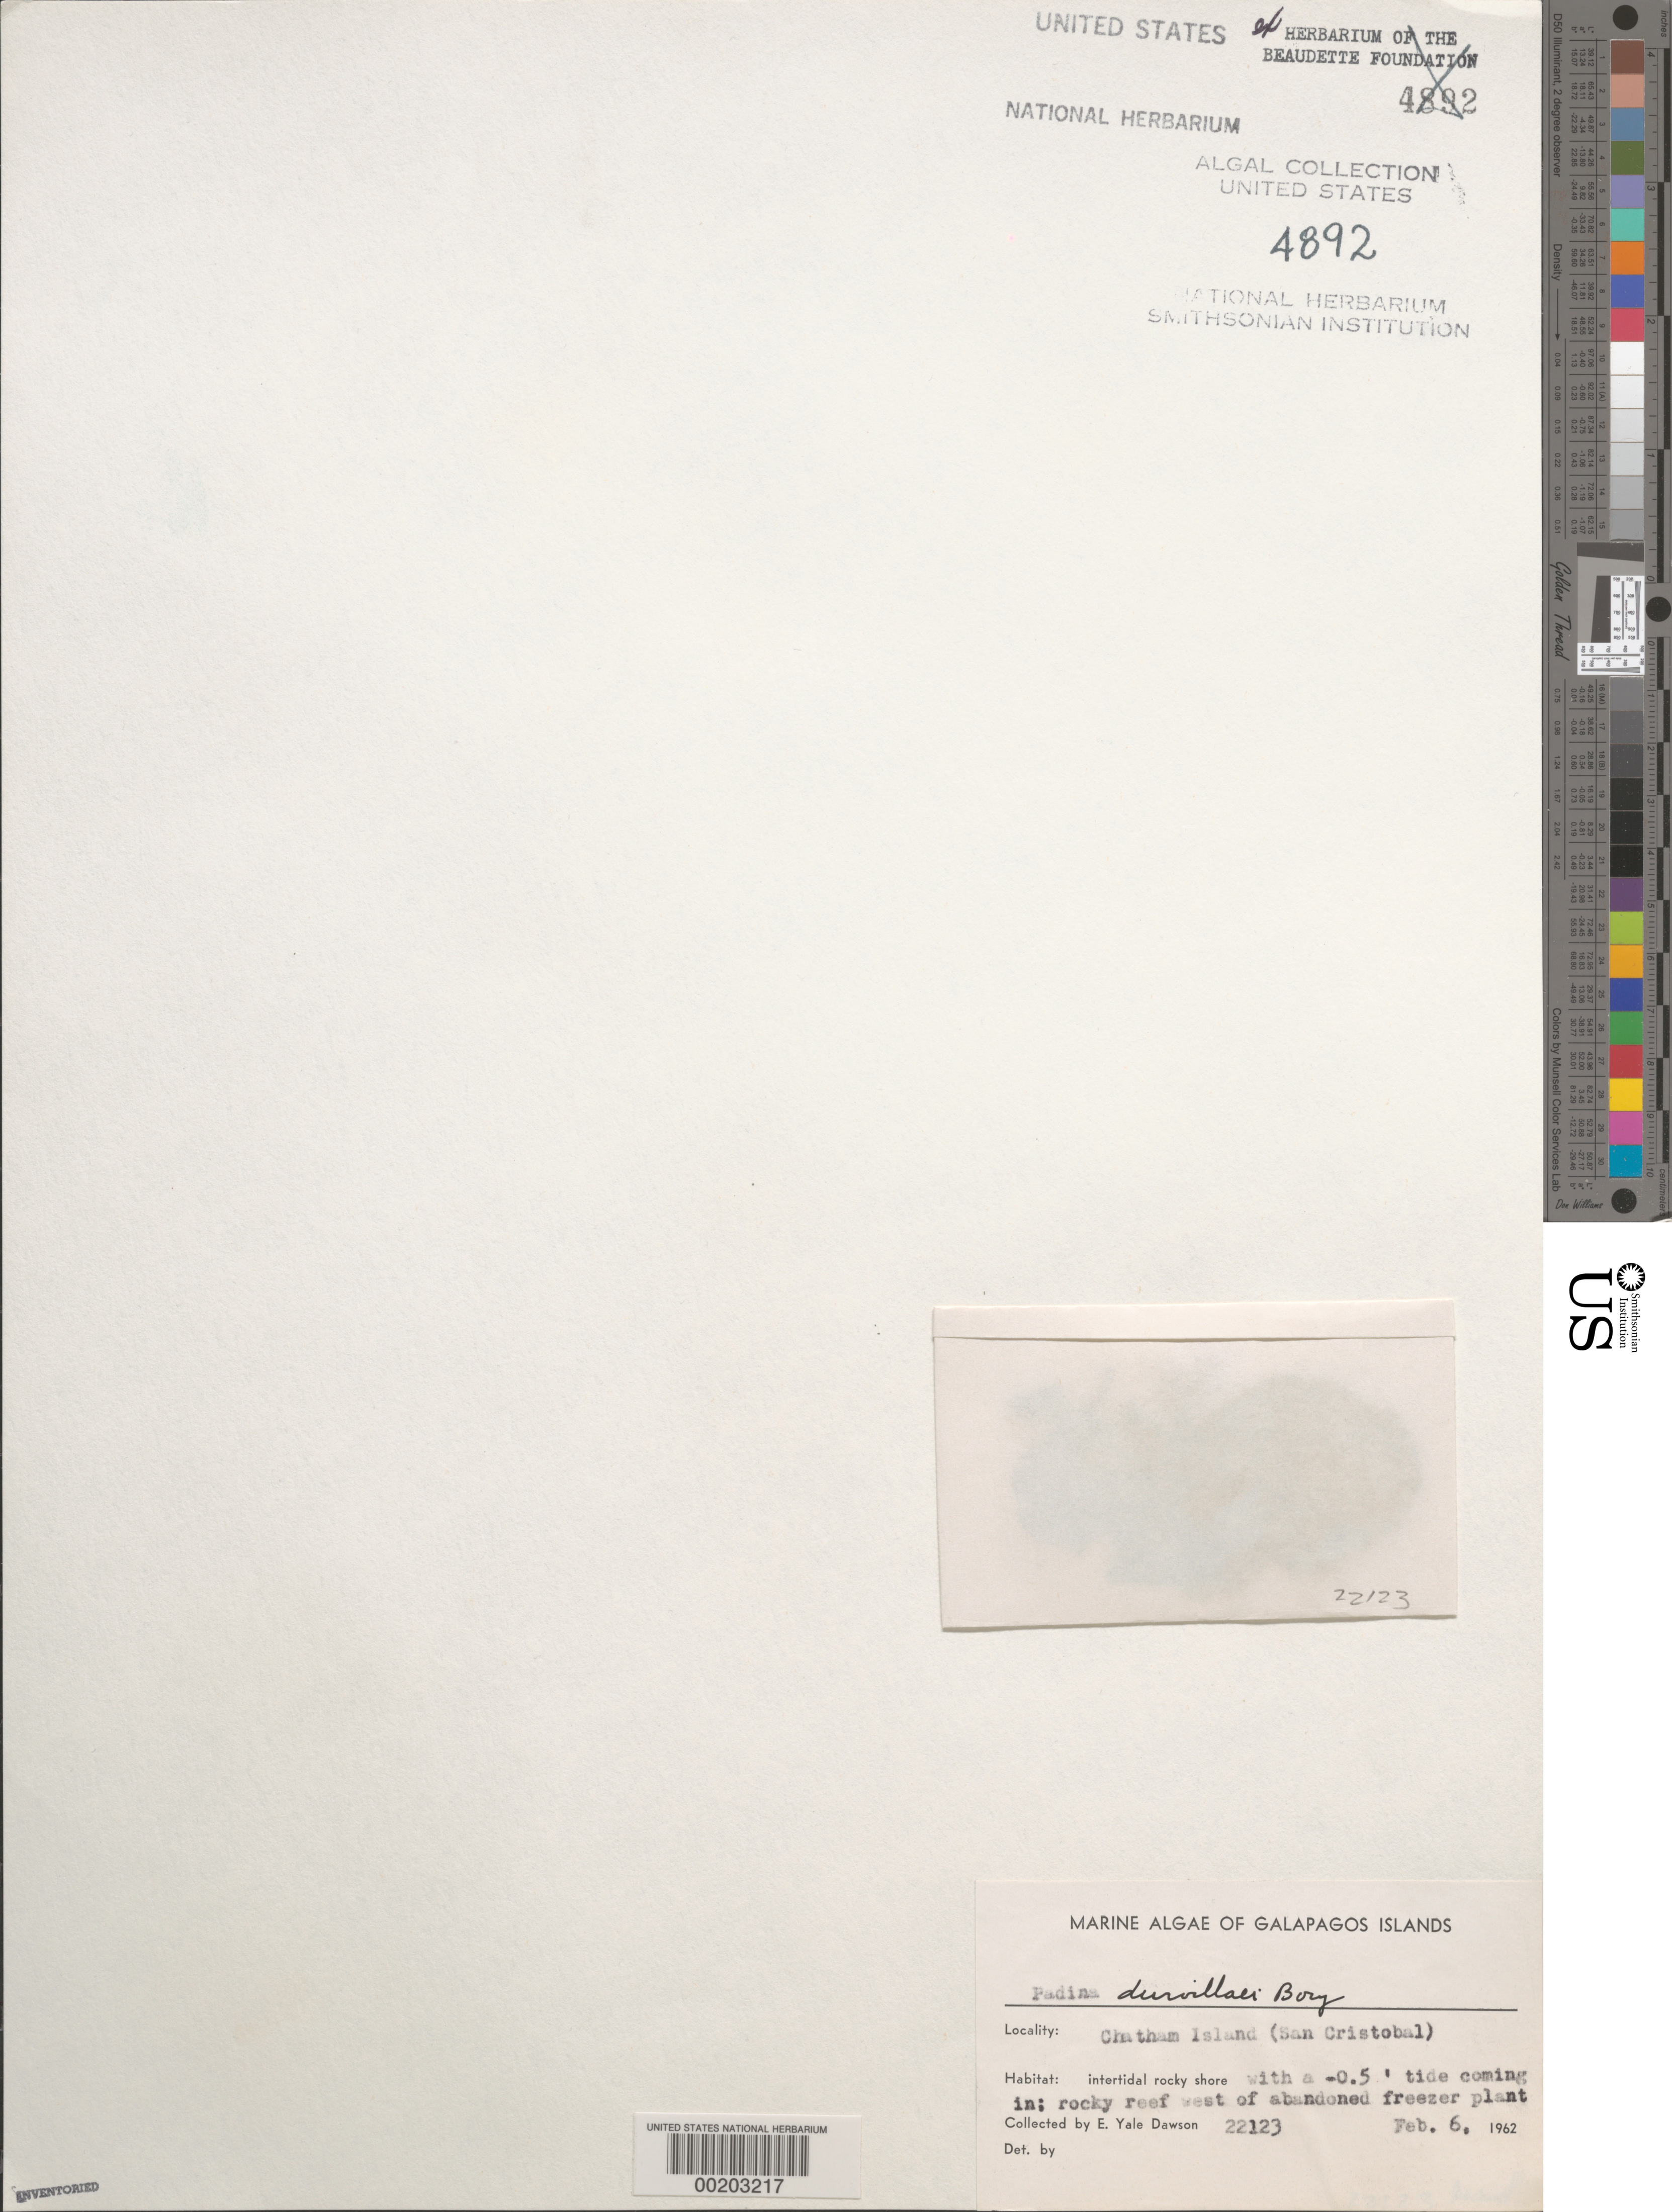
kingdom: Chromista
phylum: Ochrophyta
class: Phaeophyceae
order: Dictyotales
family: Dictyotaceae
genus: Padina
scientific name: Padina durvillaei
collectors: E. Y. Dawson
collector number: EYD 22123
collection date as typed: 06 Feb 1962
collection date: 1962-02-06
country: Ecuador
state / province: Colón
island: San Cristóbal [Chatham]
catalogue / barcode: US 4892